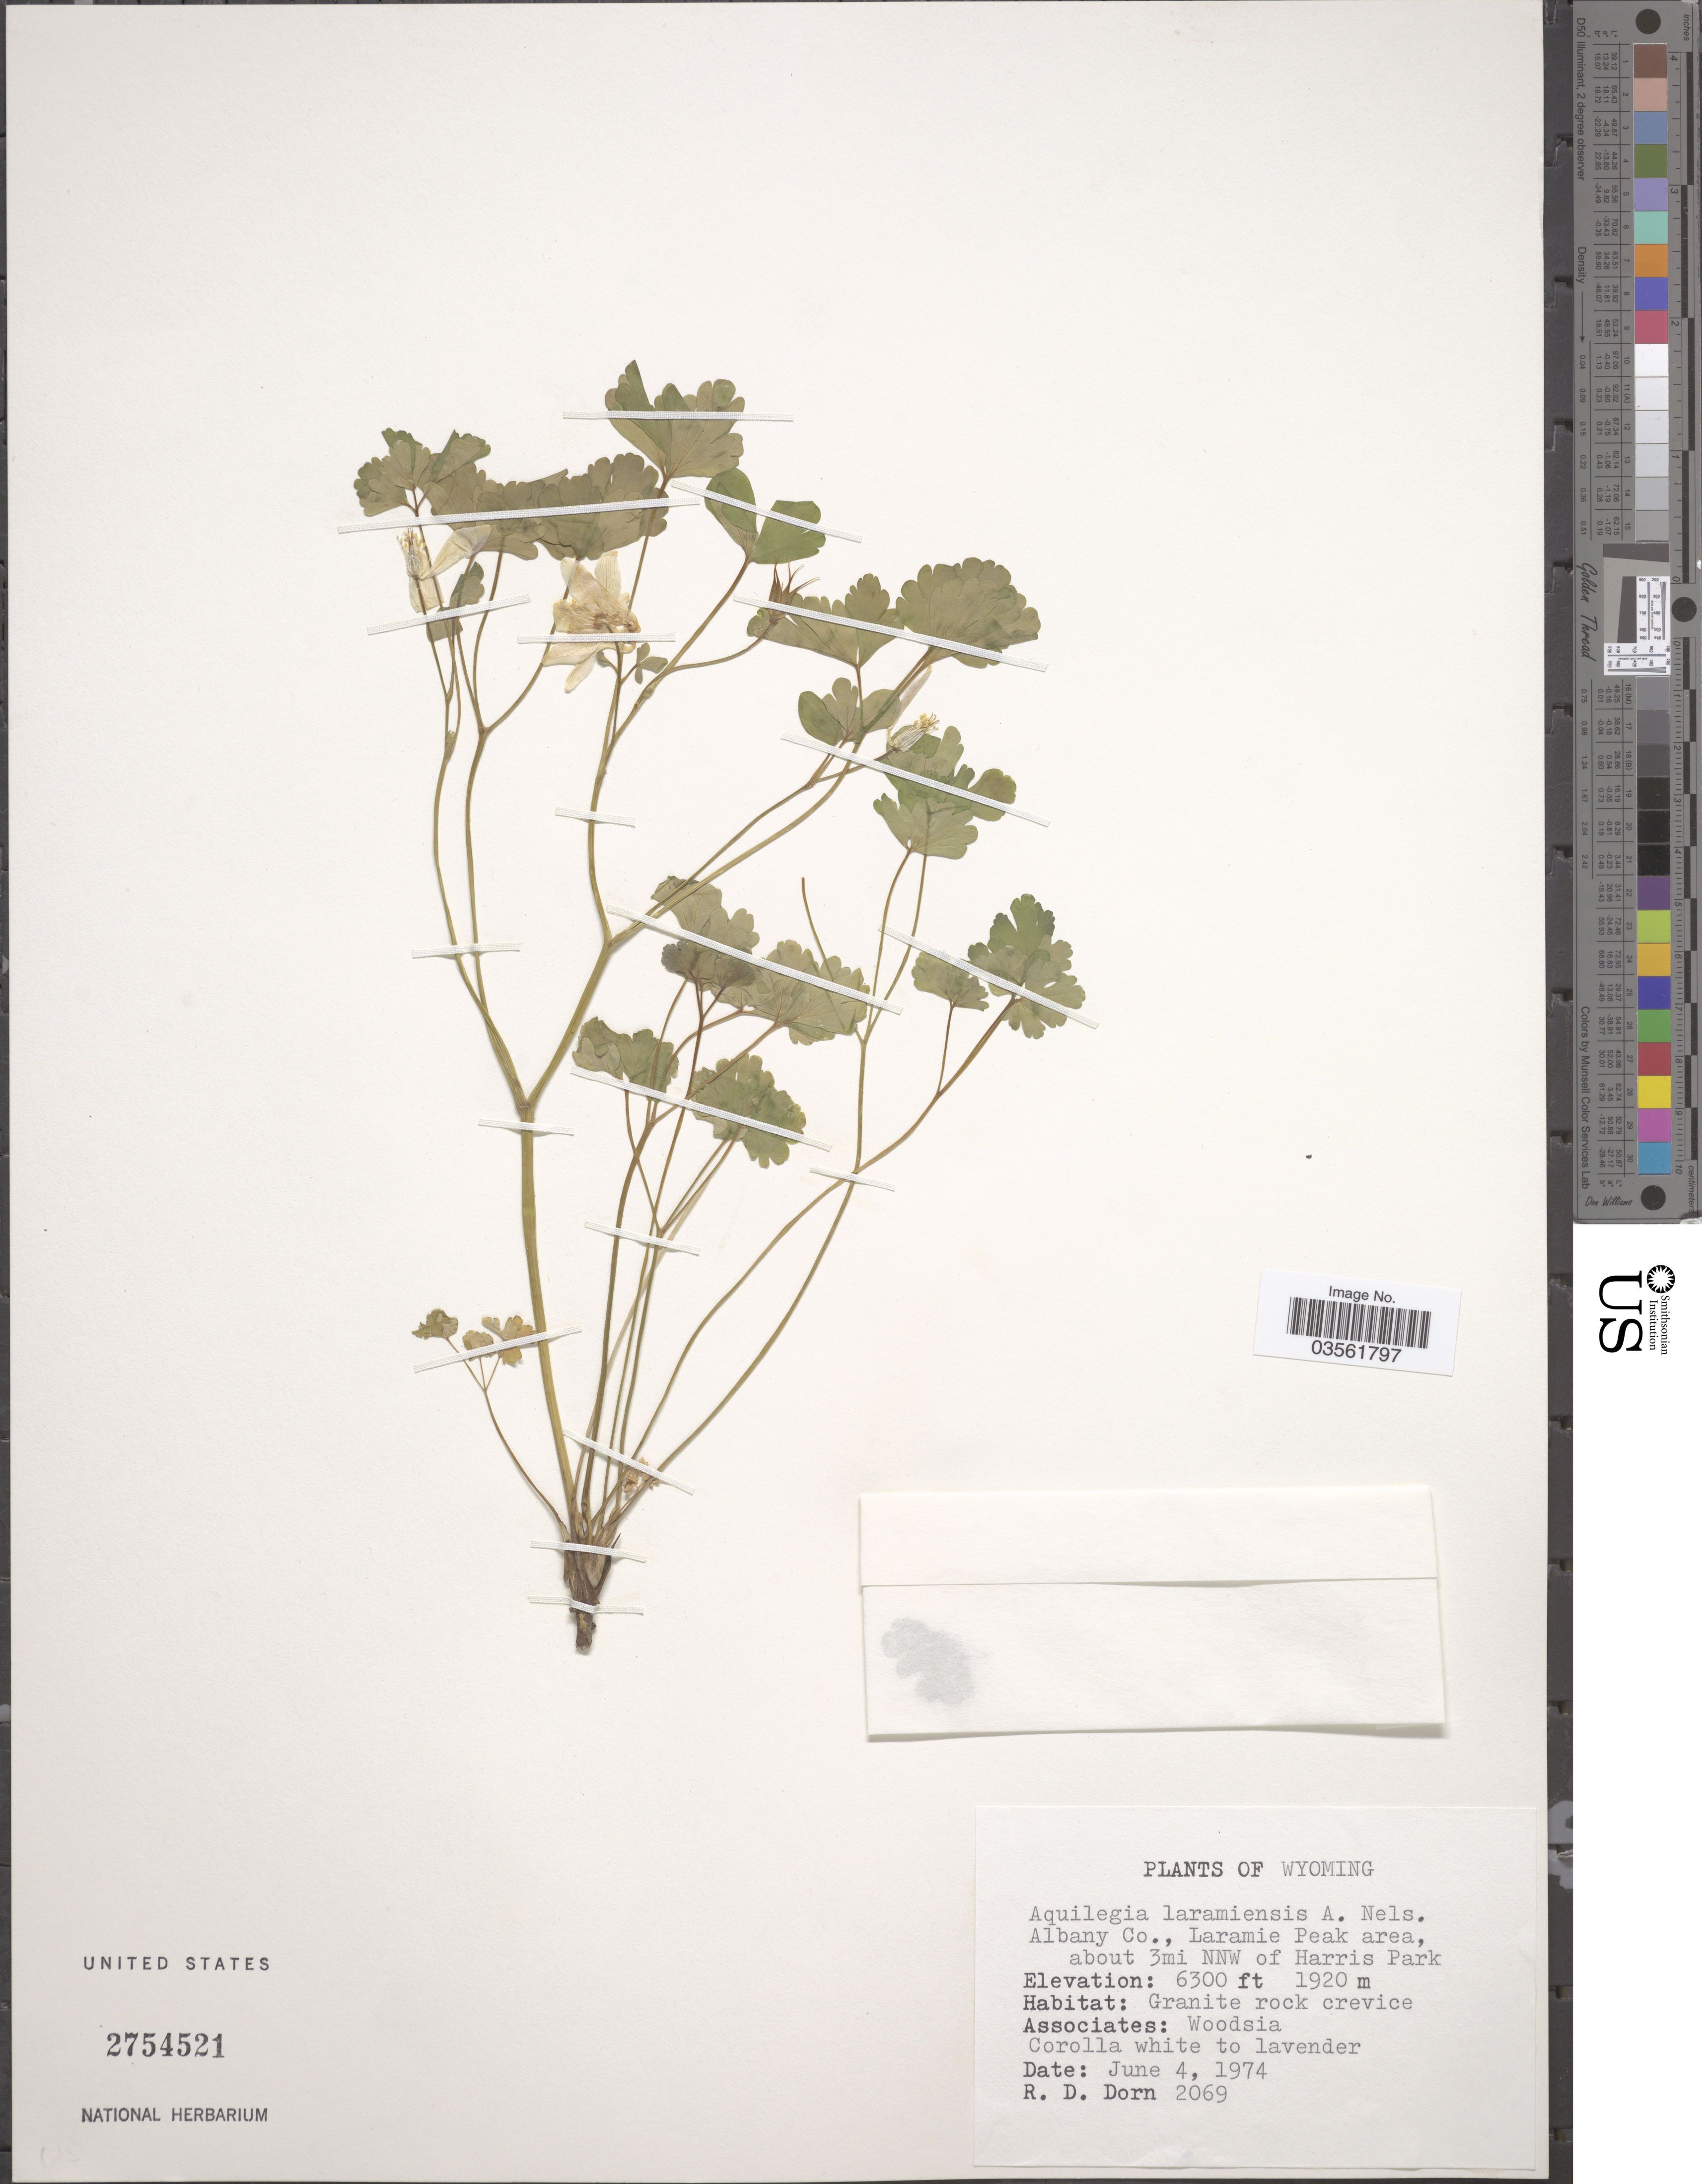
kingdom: Plantae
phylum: Tracheophyta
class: Magnoliopsida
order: Ranunculales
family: Ranunculaceae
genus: Aquilegia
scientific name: Aquilegia laramiensis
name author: A. Nelson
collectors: R. D. Dorn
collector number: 2069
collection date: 1974-06-04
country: United States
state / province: Wyoming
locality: Albany Co., Laramie Peak area, about 3mi NNW of Harris Park.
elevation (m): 1920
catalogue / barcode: US 2754521